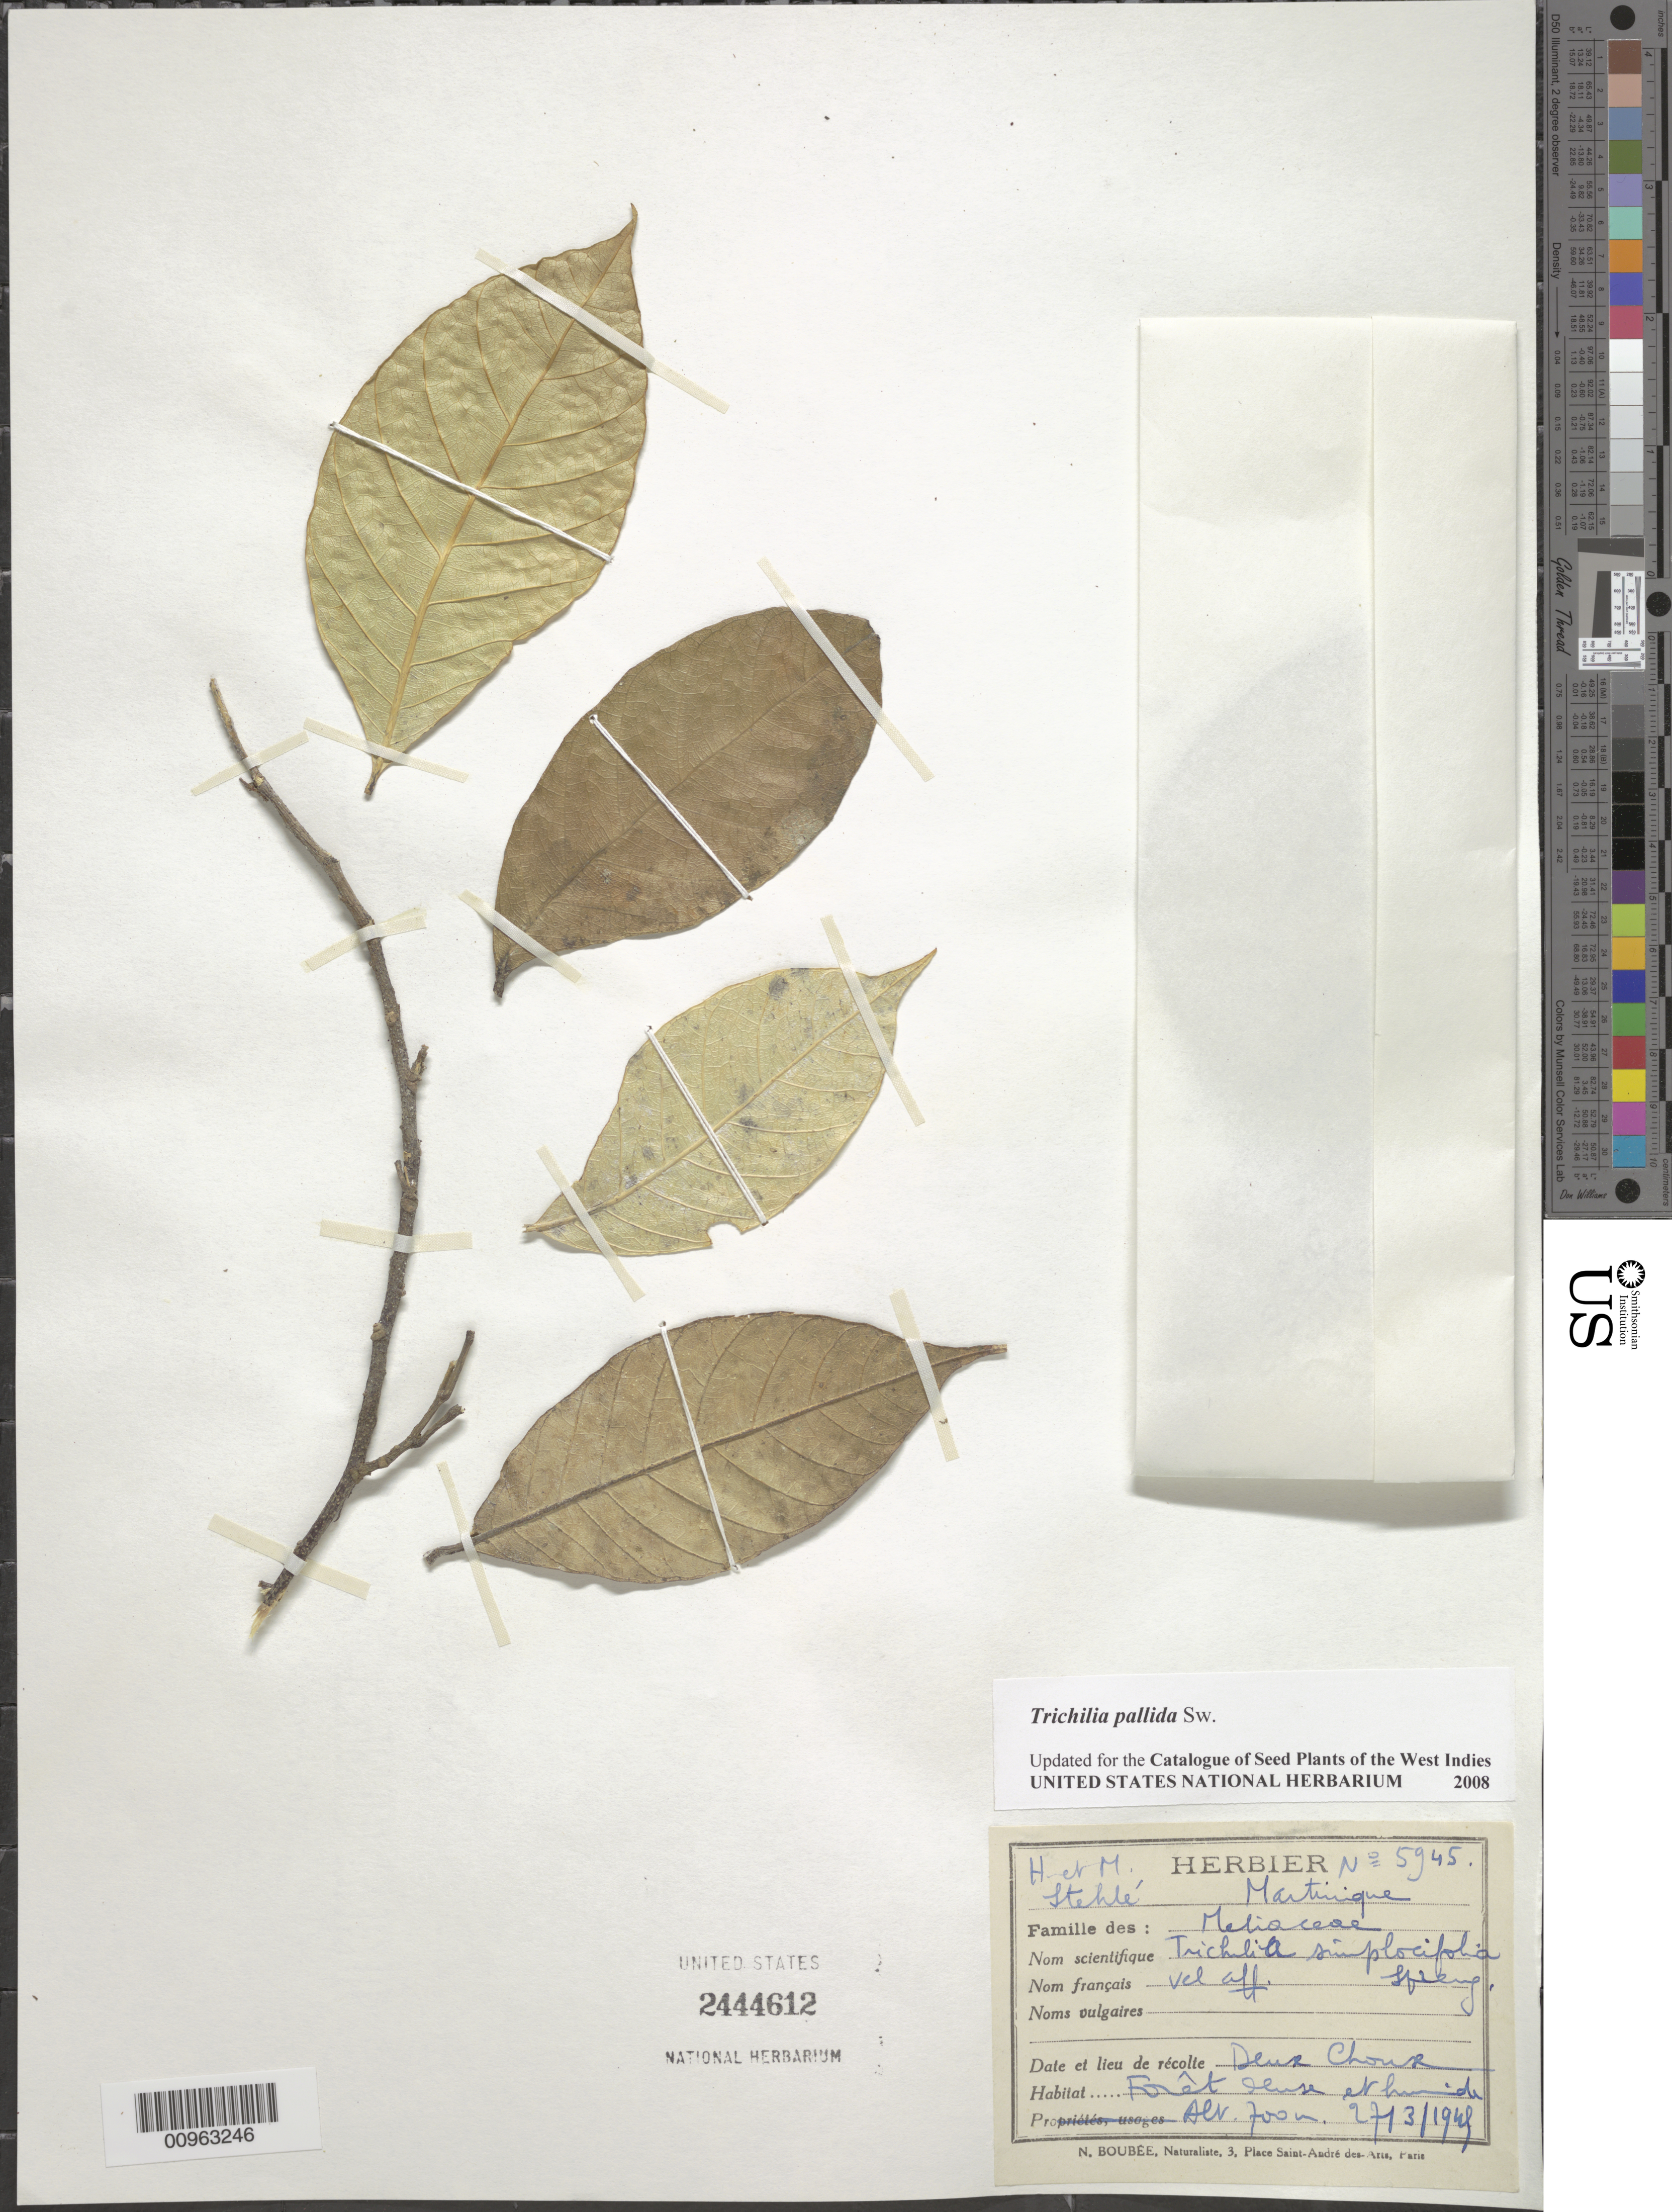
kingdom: Plantae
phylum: Tracheophyta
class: Magnoliopsida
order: Sapindales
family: Meliaceae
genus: Trichilia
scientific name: Trichilia pallida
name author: Sw.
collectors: H. Stehlé & M. Stehlé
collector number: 5945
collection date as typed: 27 Mar 1945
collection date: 1945-03-27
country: Martinique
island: Martinique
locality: Deux Choux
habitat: Fôret dense et humide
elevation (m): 700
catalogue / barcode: US 2444612